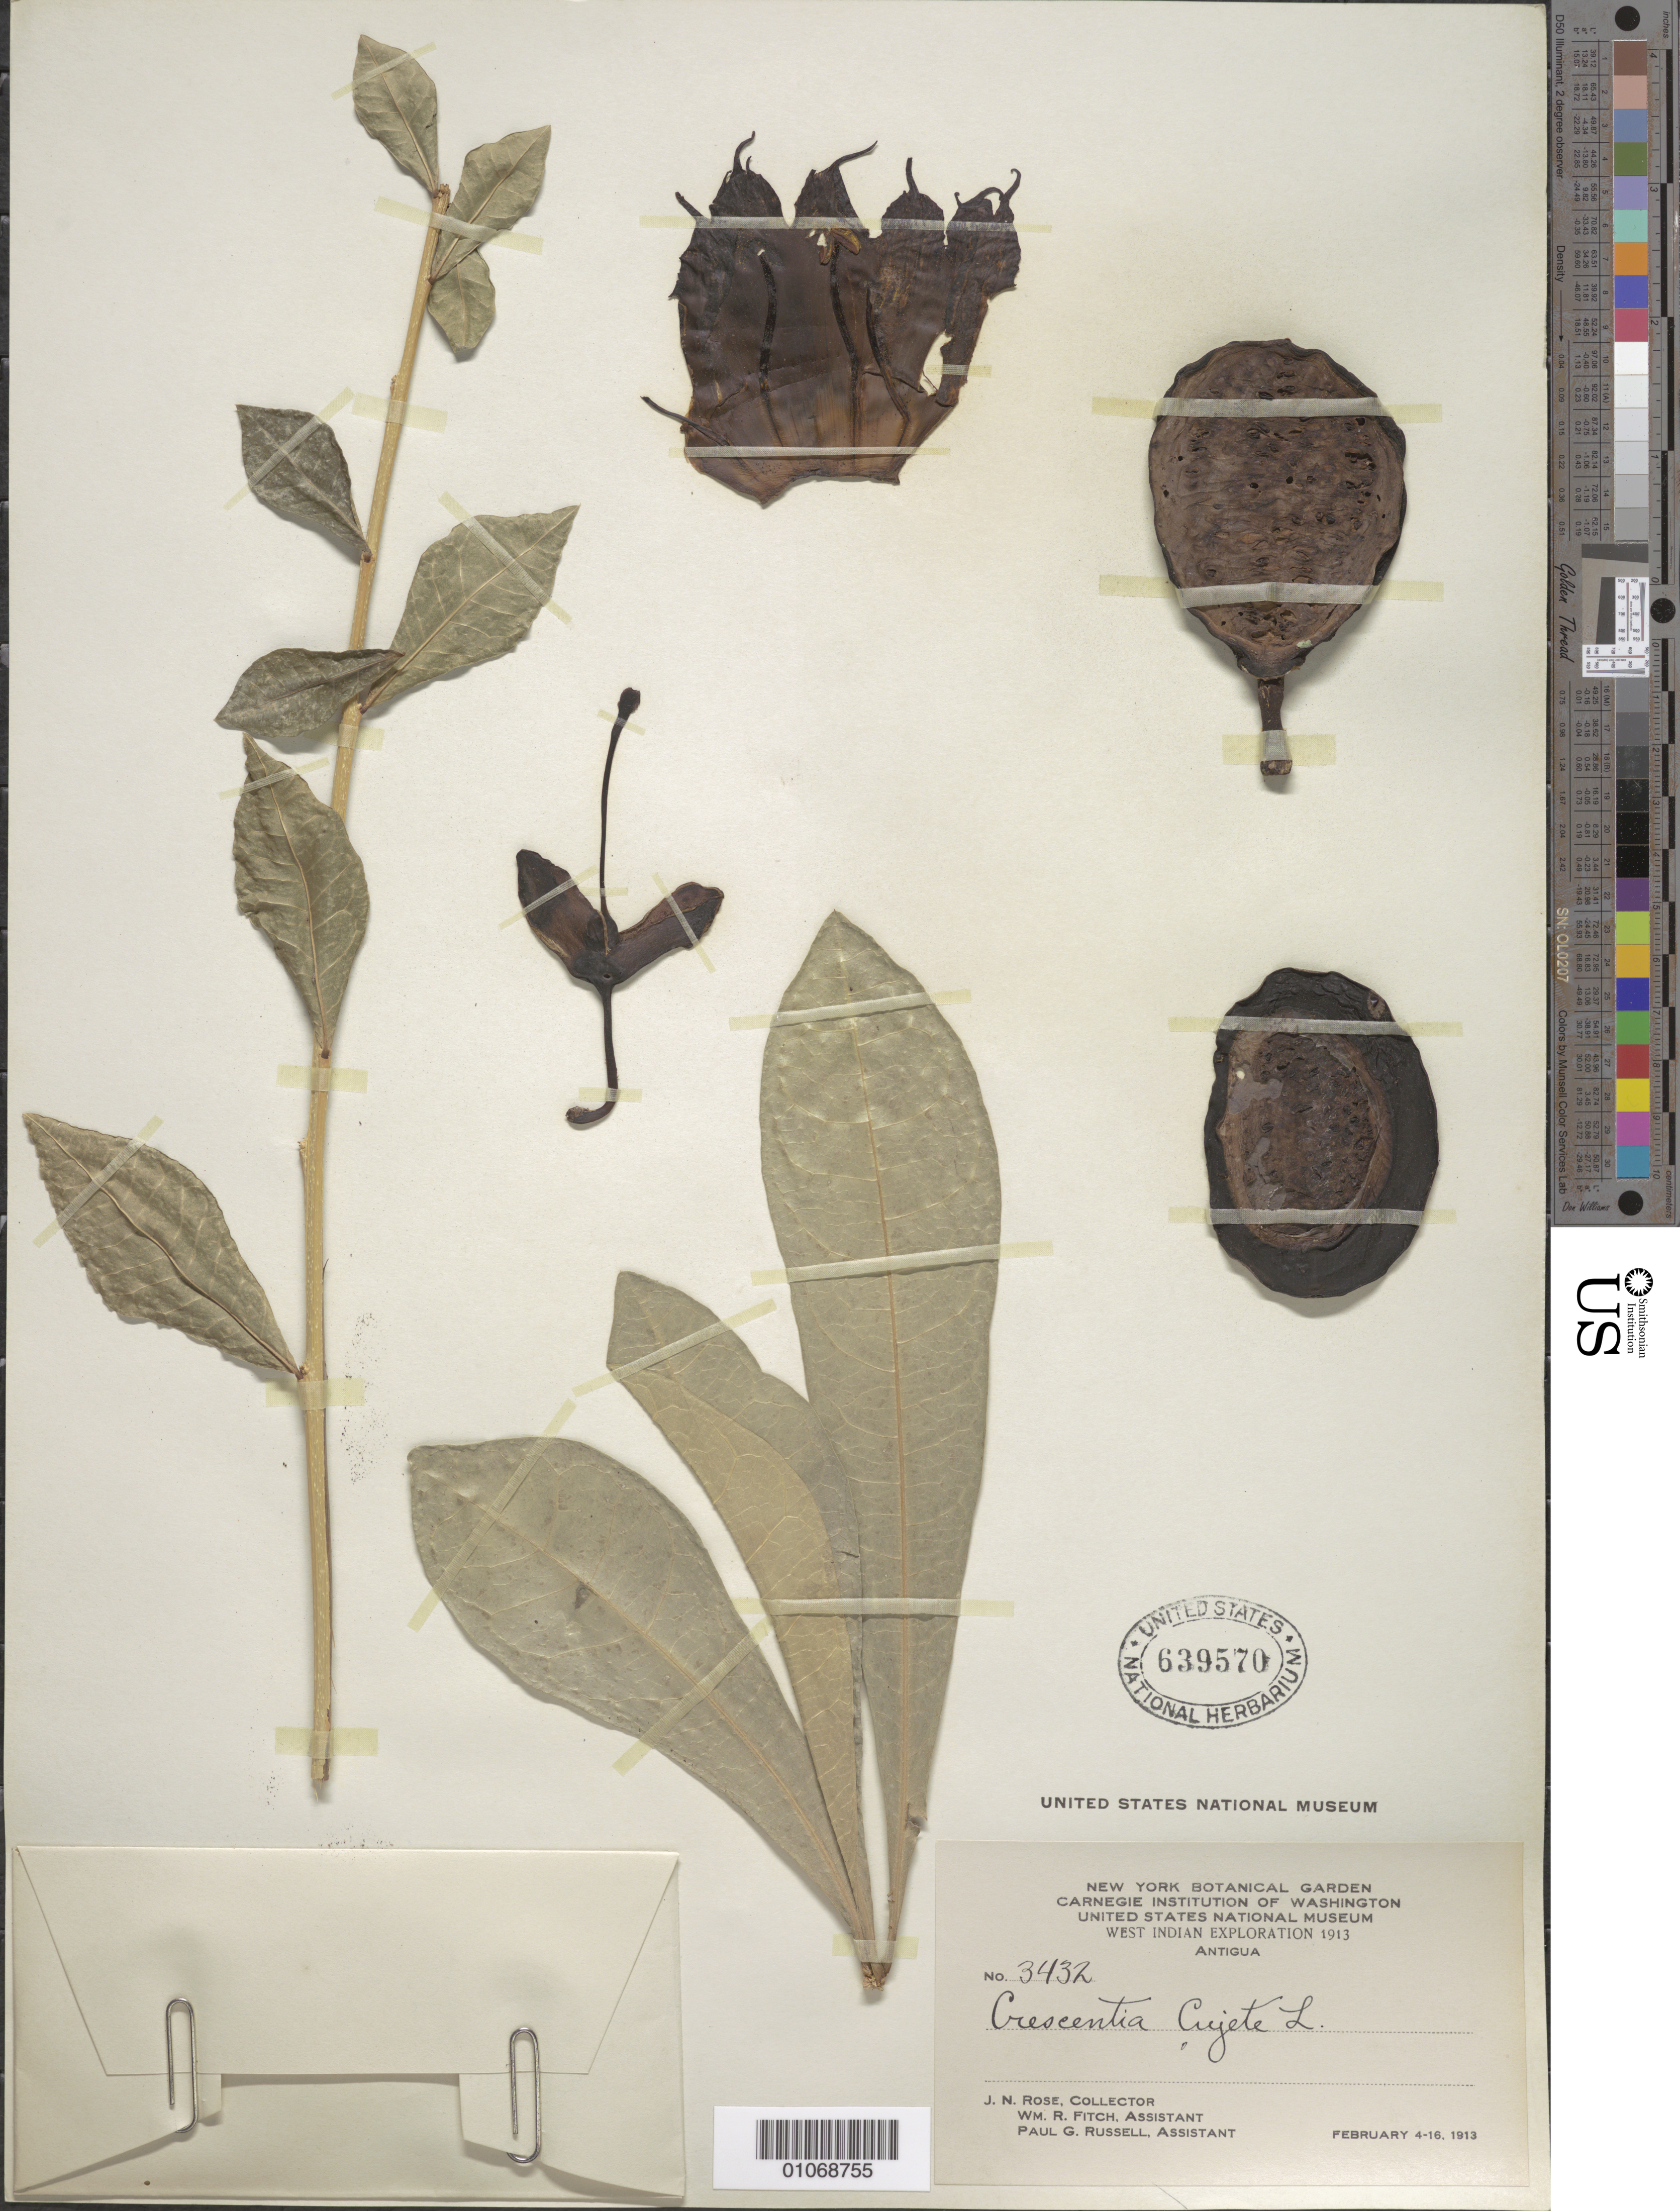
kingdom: Plantae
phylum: Tracheophyta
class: Magnoliopsida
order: Lamiales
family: Bignoniaceae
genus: Crescentia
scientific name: Crescentia cujete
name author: L.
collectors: J. N. Rose, W. R. Fitch & P. G. Russell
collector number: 3432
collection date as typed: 04 Feb 1913 to 16 Feb 1613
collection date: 1913-02-04/1913-02-16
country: Antigua and Barbuda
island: Leeward Is.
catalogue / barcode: US 639570